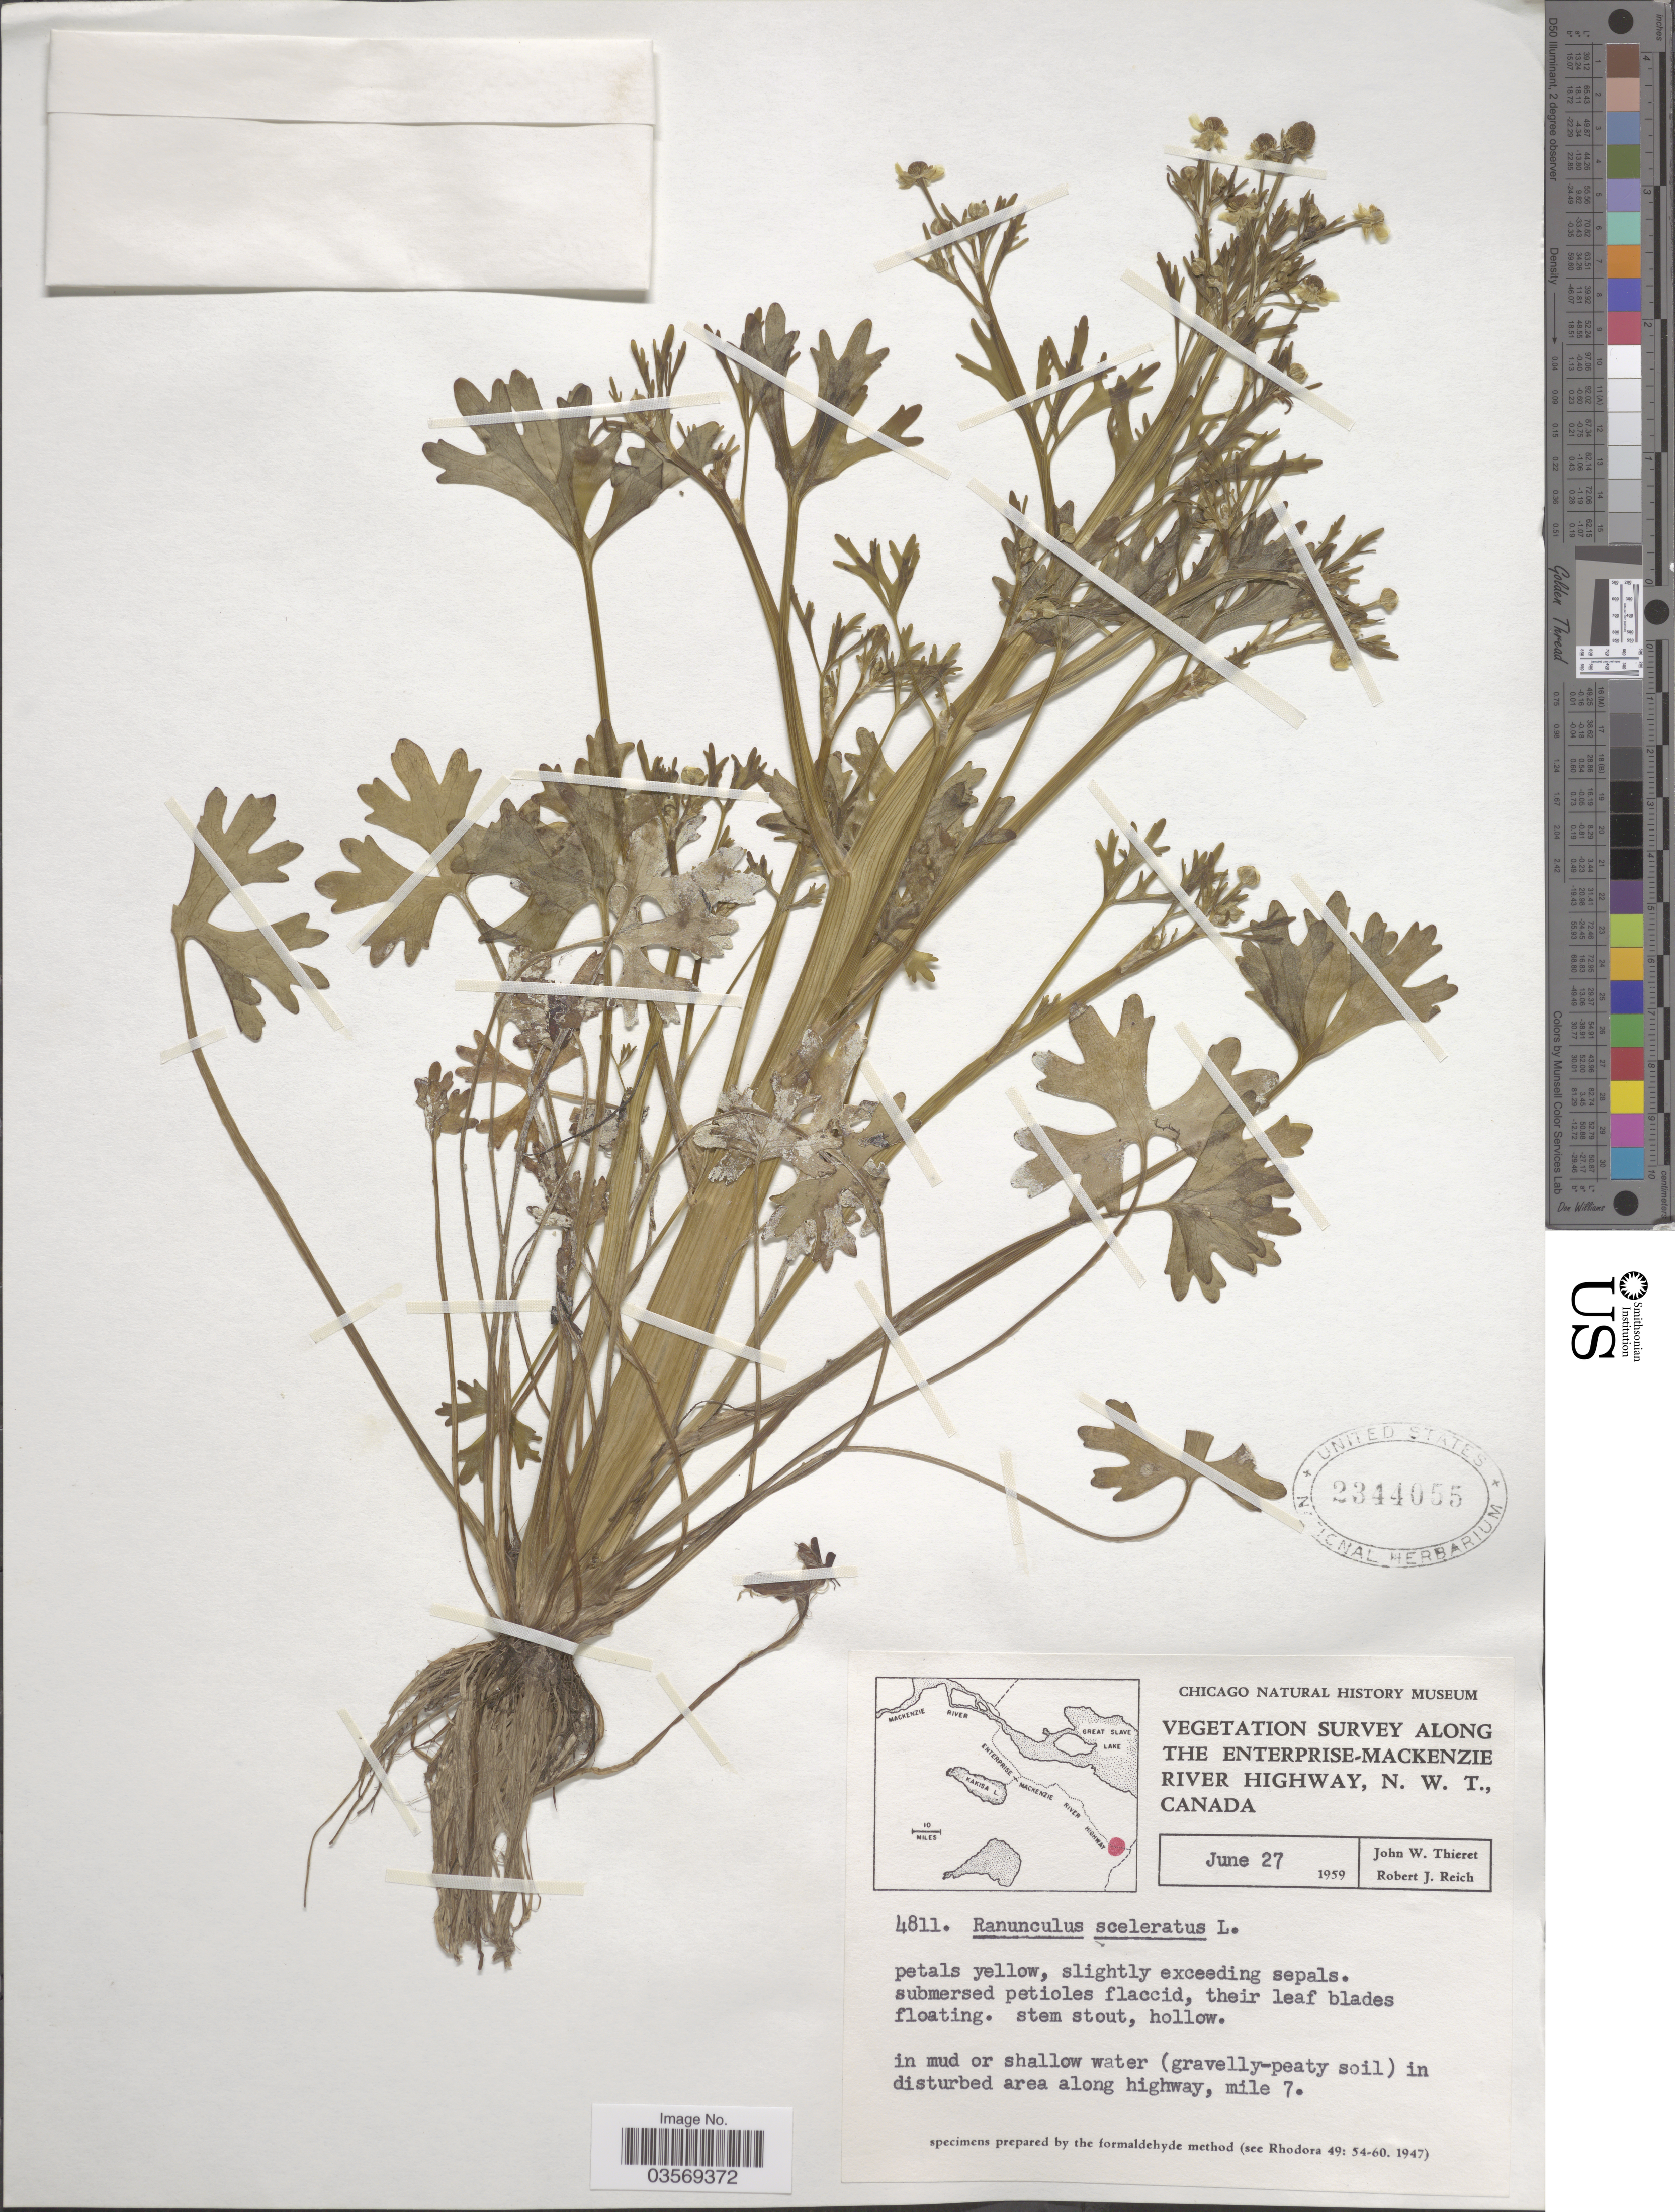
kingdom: Plantae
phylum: Tracheophyta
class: Magnoliopsida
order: Ranunculales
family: Ranunculaceae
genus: Ranunculus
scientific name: Ranunculus sceleratus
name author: L.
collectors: J. W. Thieret & R. Reich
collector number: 4811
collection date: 1959-06-27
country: Canada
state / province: Northwest Territories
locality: Along the Enterprise-Mackenzie River Highway. In disturbed area along highway, mile 7.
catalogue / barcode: US 2344055